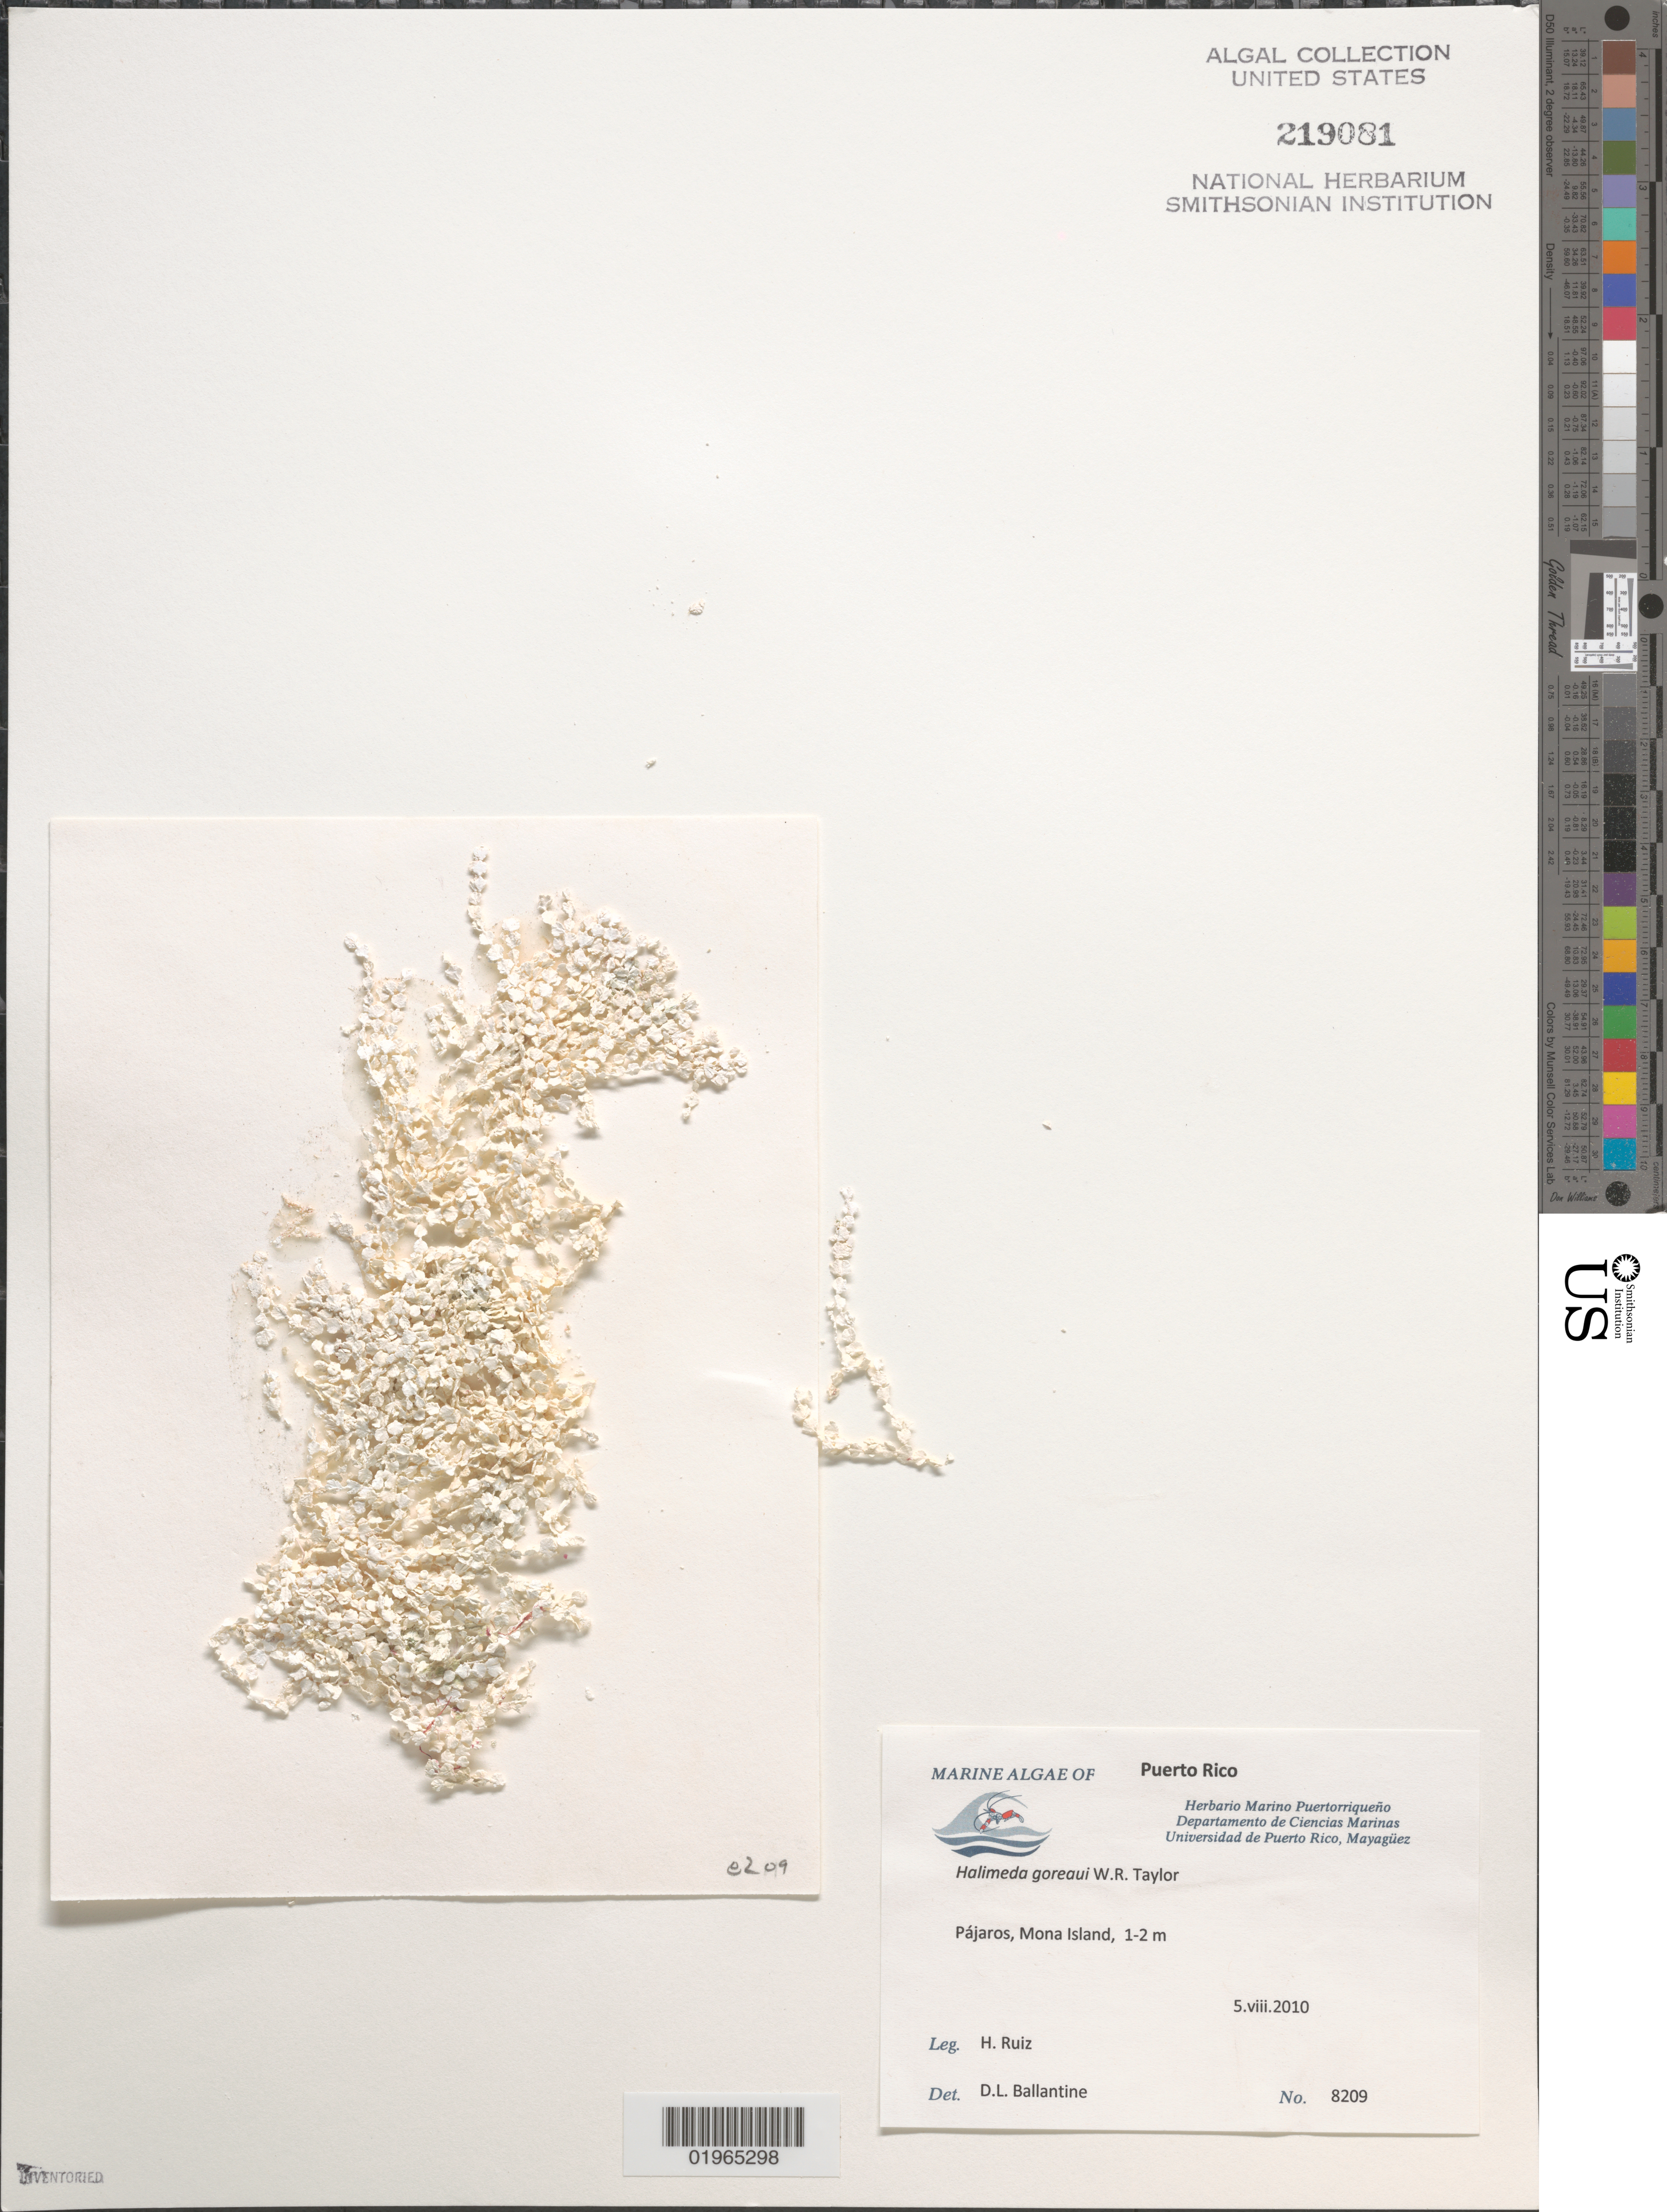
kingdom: Plantae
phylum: Chlorophyta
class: Ulvophyceae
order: Bryopsidales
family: Halimedaceae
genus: Halimeda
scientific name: Halimeda goreaui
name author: W.R. Taylor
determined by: Ballantine, D. L.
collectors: H. Ruiz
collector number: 8209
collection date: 2010-08-05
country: Puerto Rico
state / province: Mayagüez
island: Mona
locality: Pajaros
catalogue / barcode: US 219081